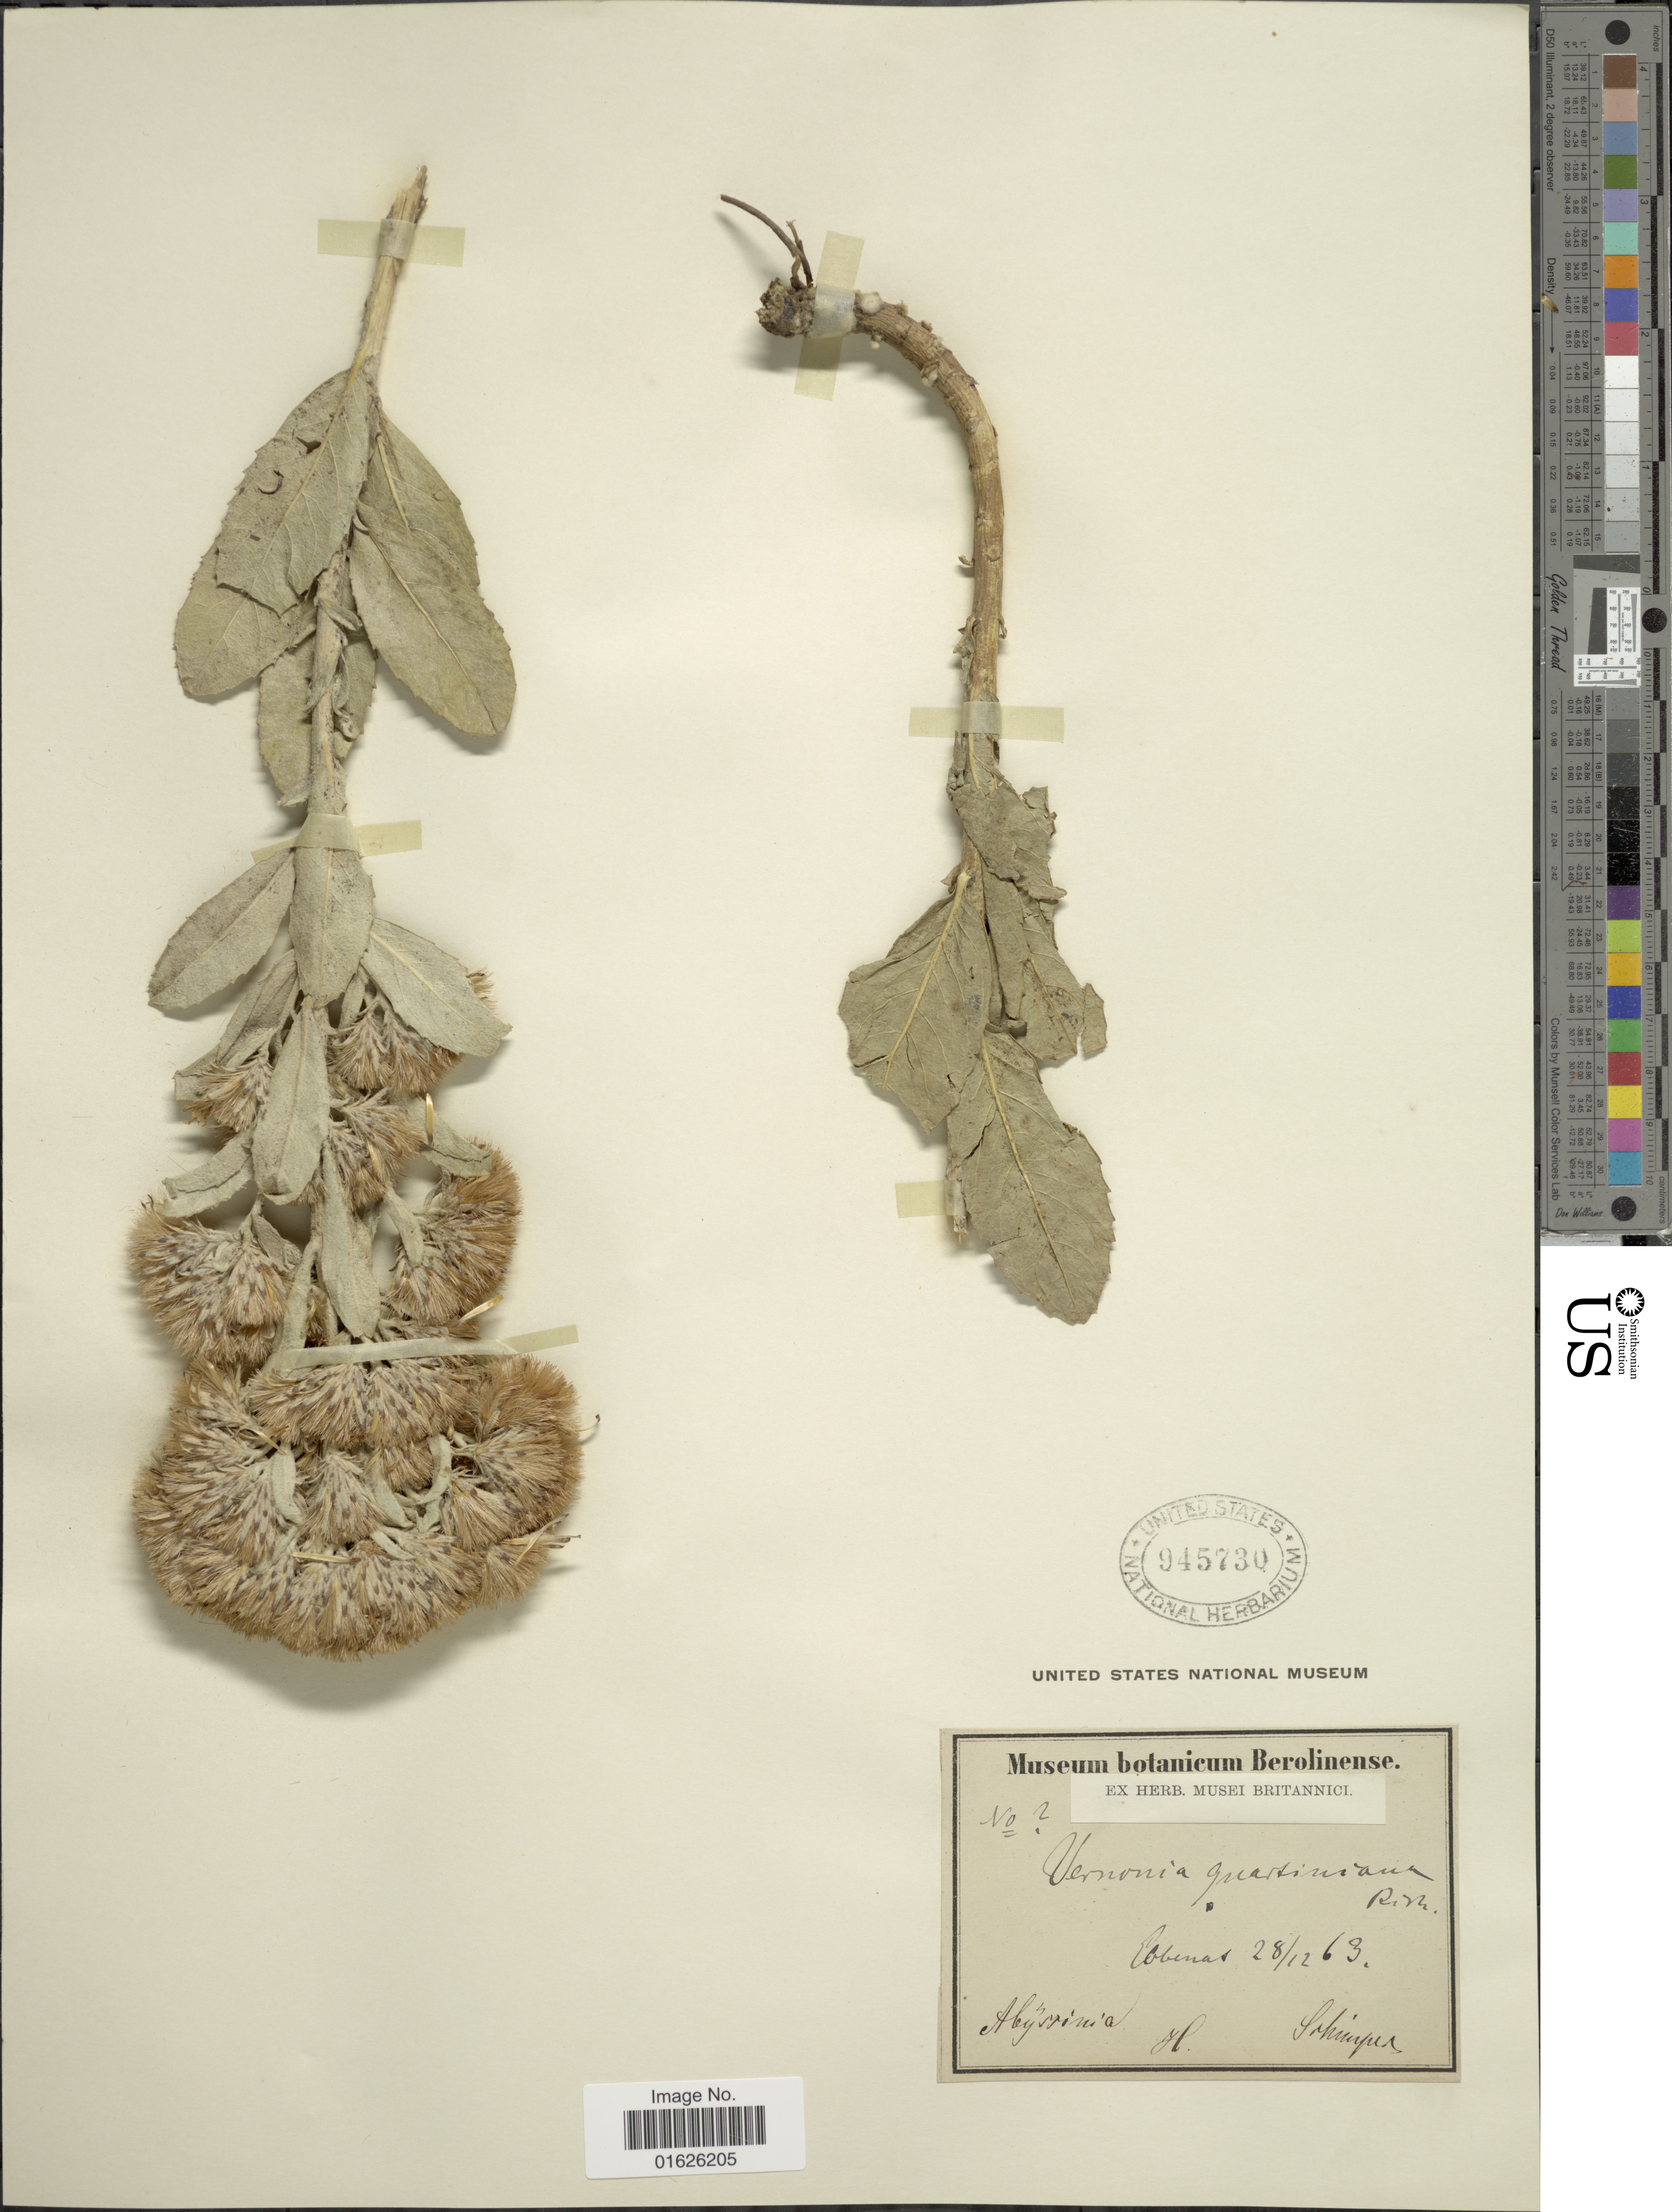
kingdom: Plantae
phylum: Tracheophyta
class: Magnoliopsida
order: Asterales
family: Asteraceae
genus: Linzia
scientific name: Linzia vernonioides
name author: Sch. Bip. ex Walp.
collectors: -. Schimper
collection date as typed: Transcribed d/m/y: 28/12/63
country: Eritrea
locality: Ebbenas, Abyssinia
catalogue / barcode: US 945730